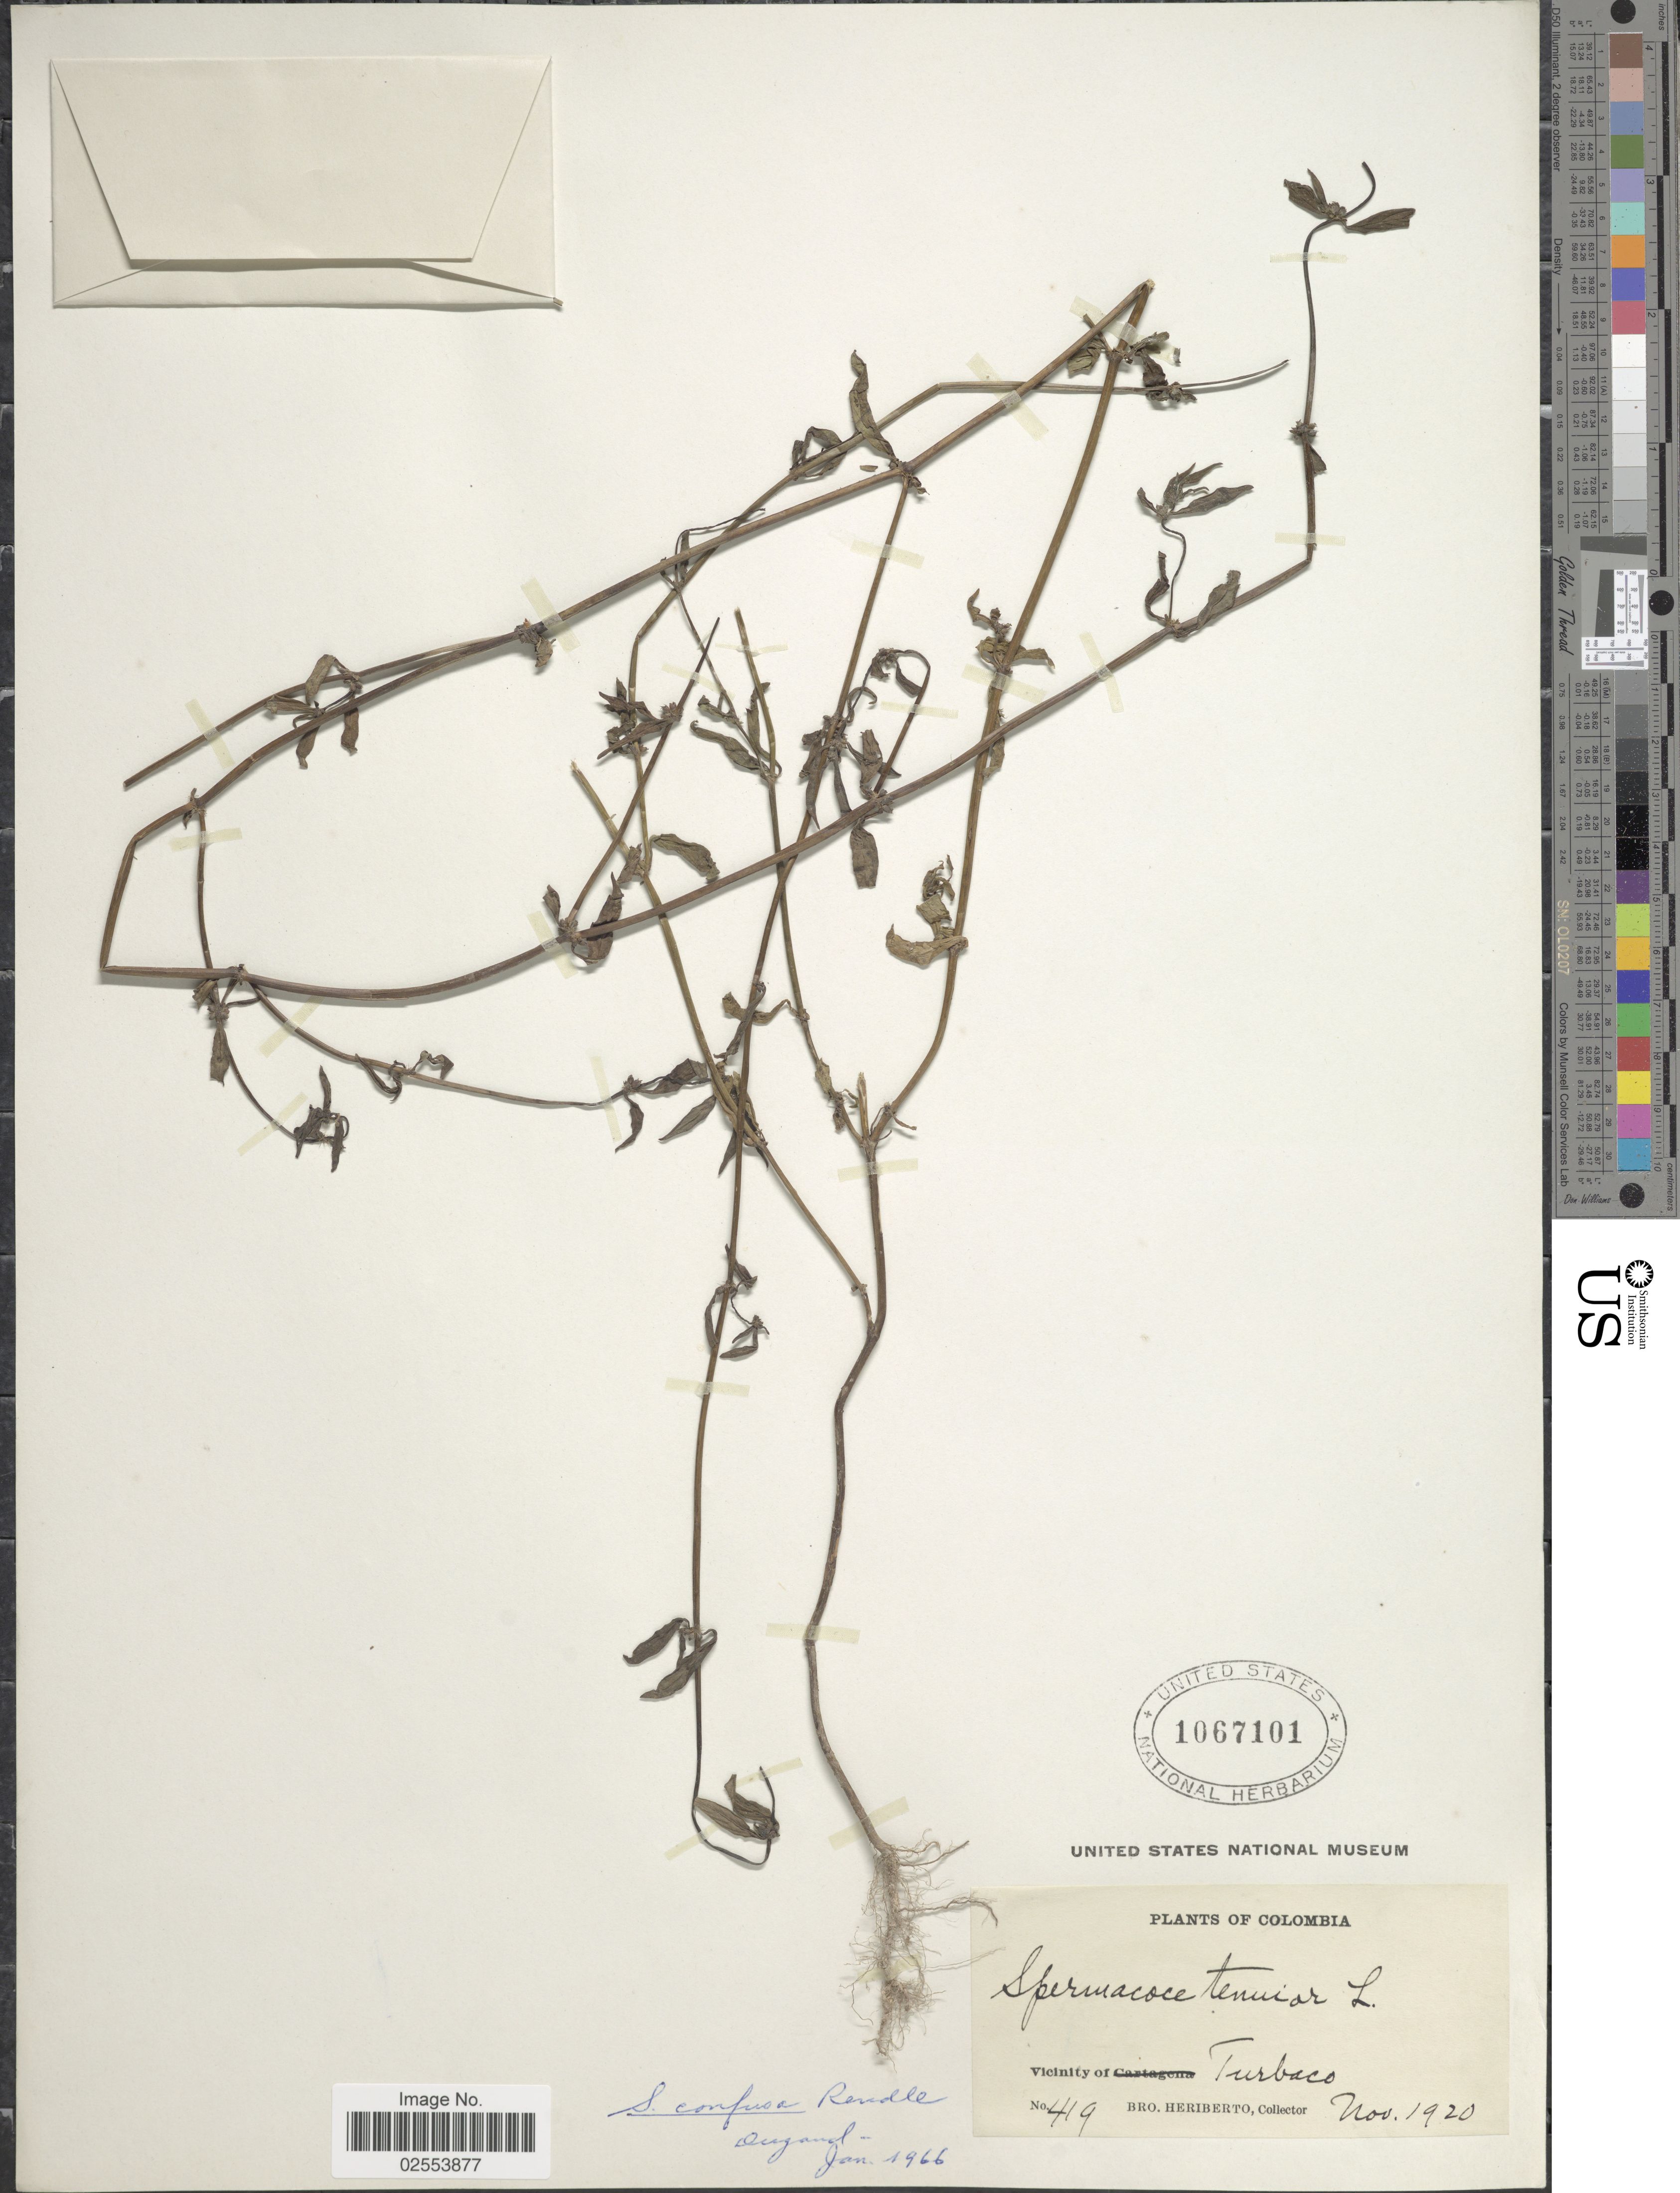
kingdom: Plantae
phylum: Tracheophyta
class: Magnoliopsida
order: Gentianales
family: Rubiaceae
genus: Spermacoce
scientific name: Spermacoce confusa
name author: Rendle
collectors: B. Heriberto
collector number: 419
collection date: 1920-11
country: Colombia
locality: Vicinity of Turbaco.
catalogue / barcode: US 1067101